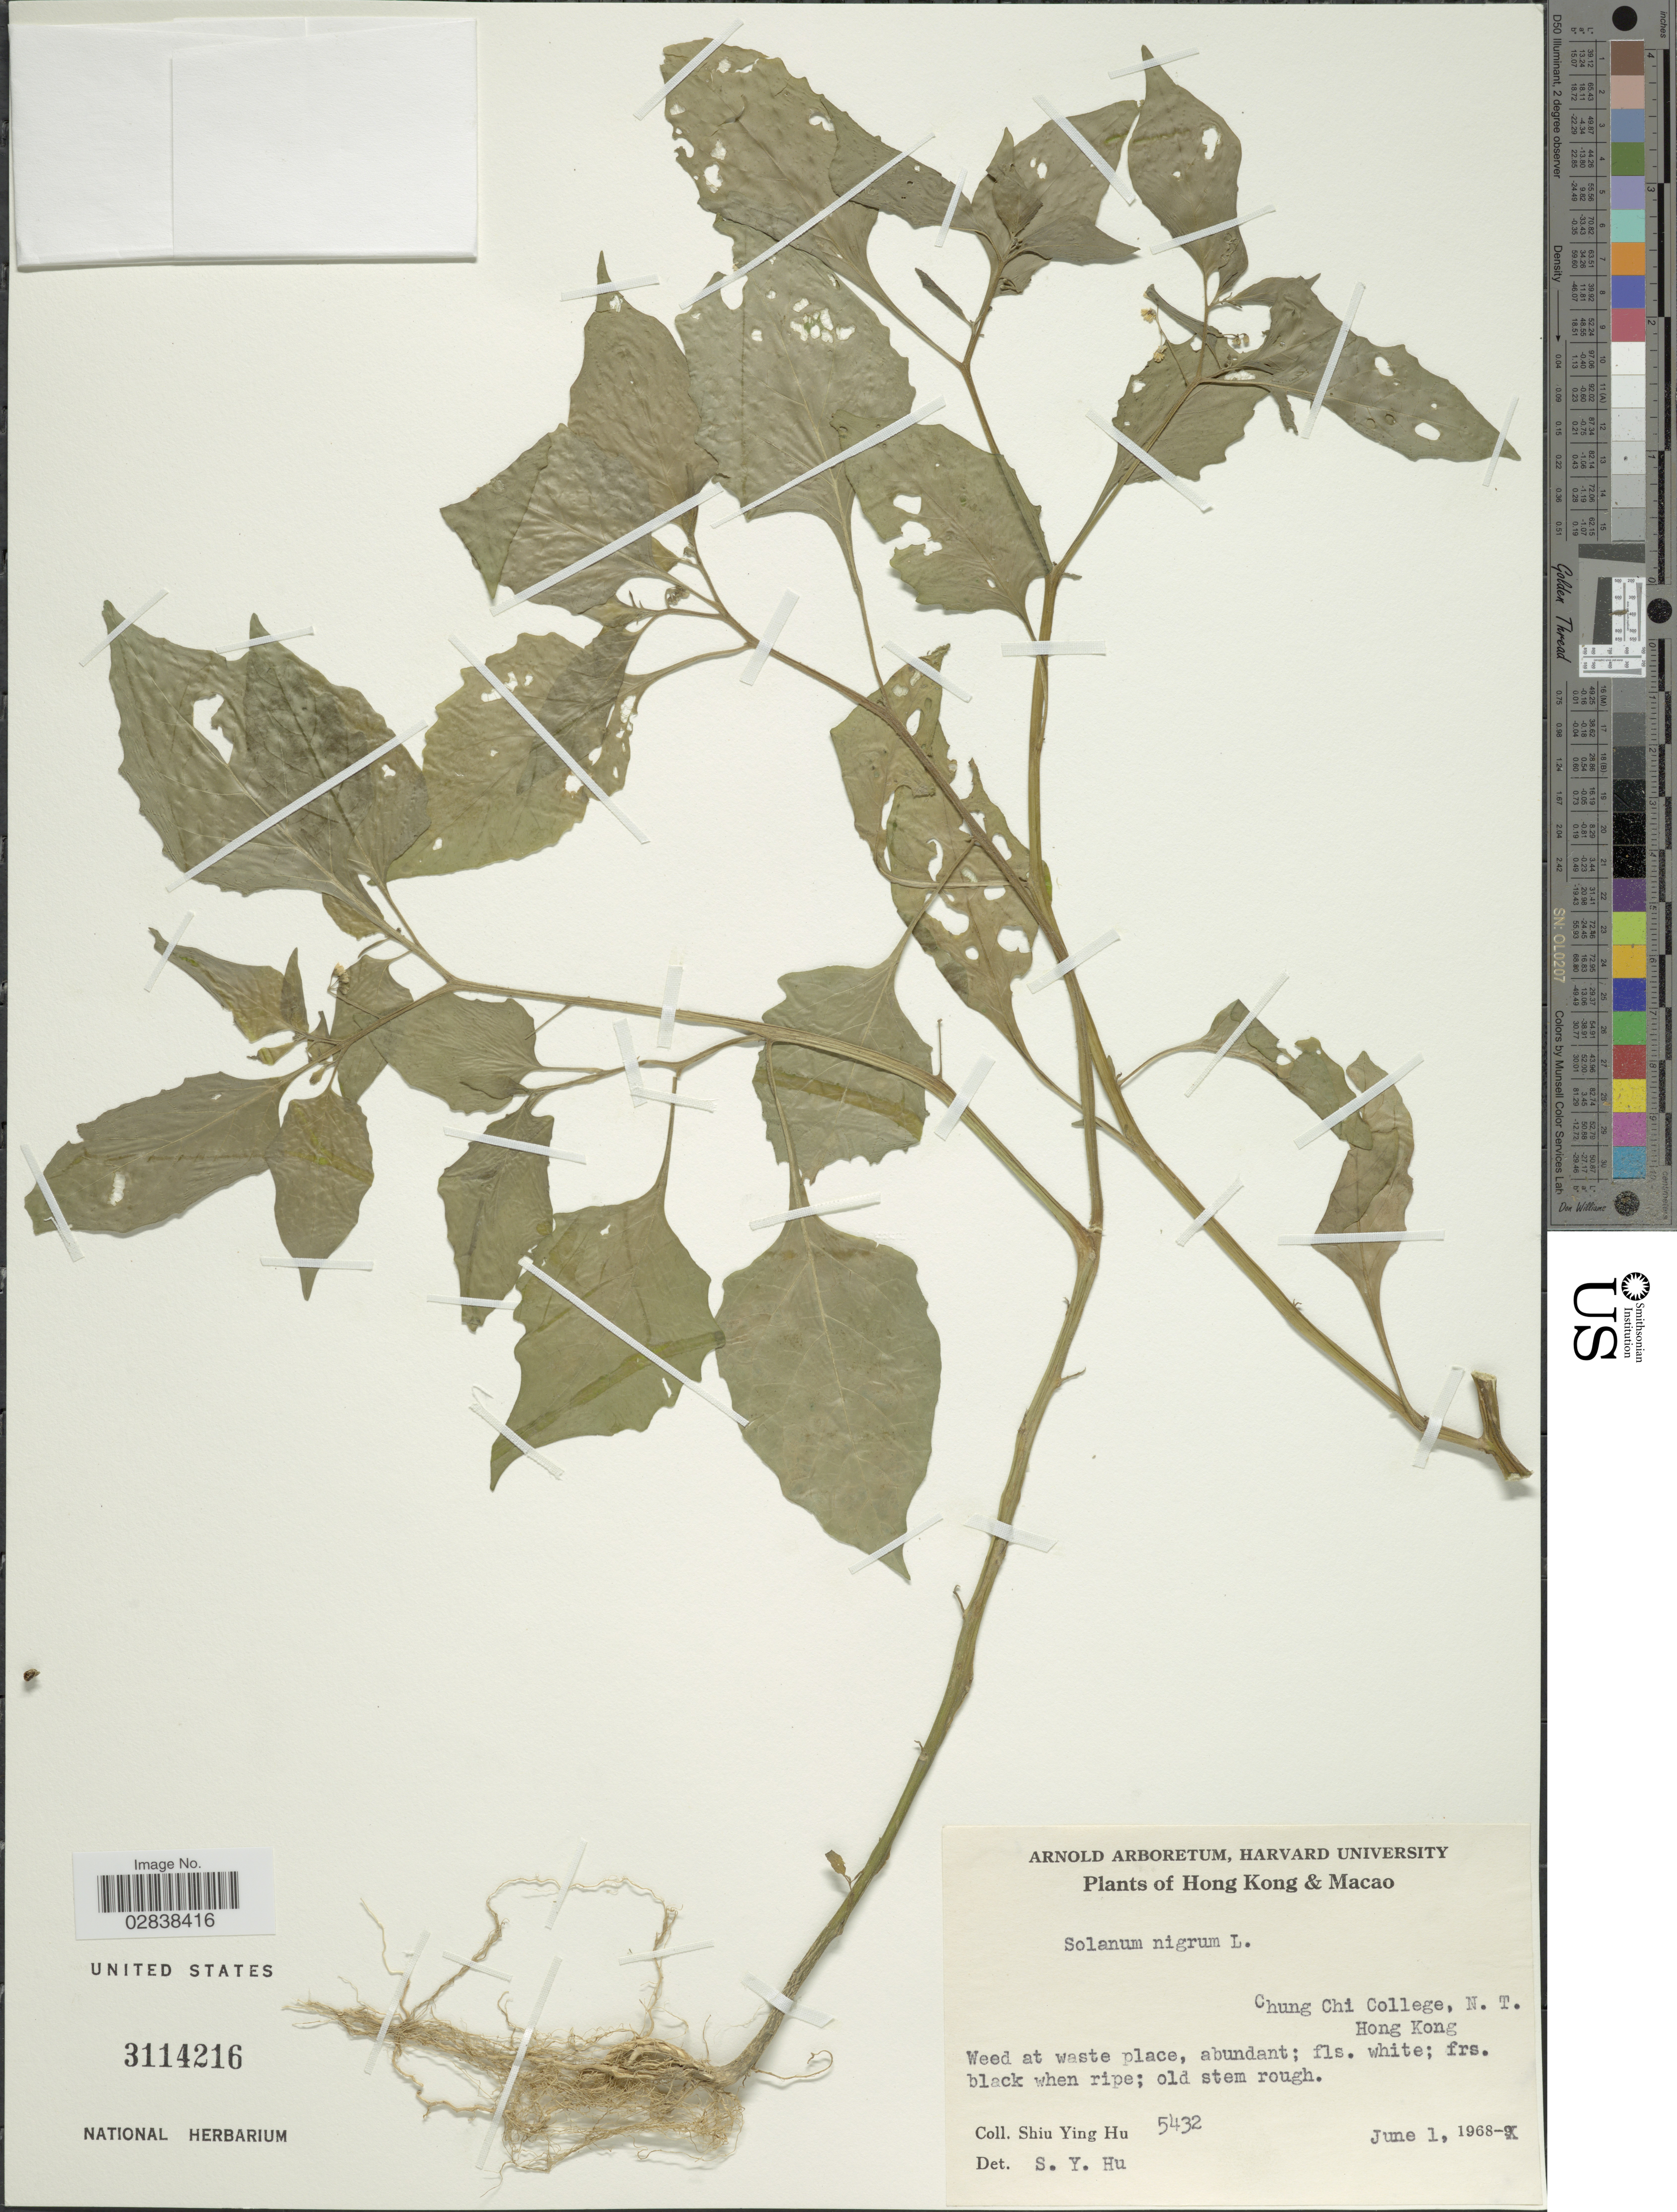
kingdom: Plantae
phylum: Tracheophyta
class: Magnoliopsida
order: Solanales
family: Solanaceae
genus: Solanum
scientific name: Solanum nigrum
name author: L.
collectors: S. Y. Hu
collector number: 5432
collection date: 1968-06-01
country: China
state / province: Hong Kong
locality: Chung Chi College, N.T.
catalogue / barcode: US 3114216